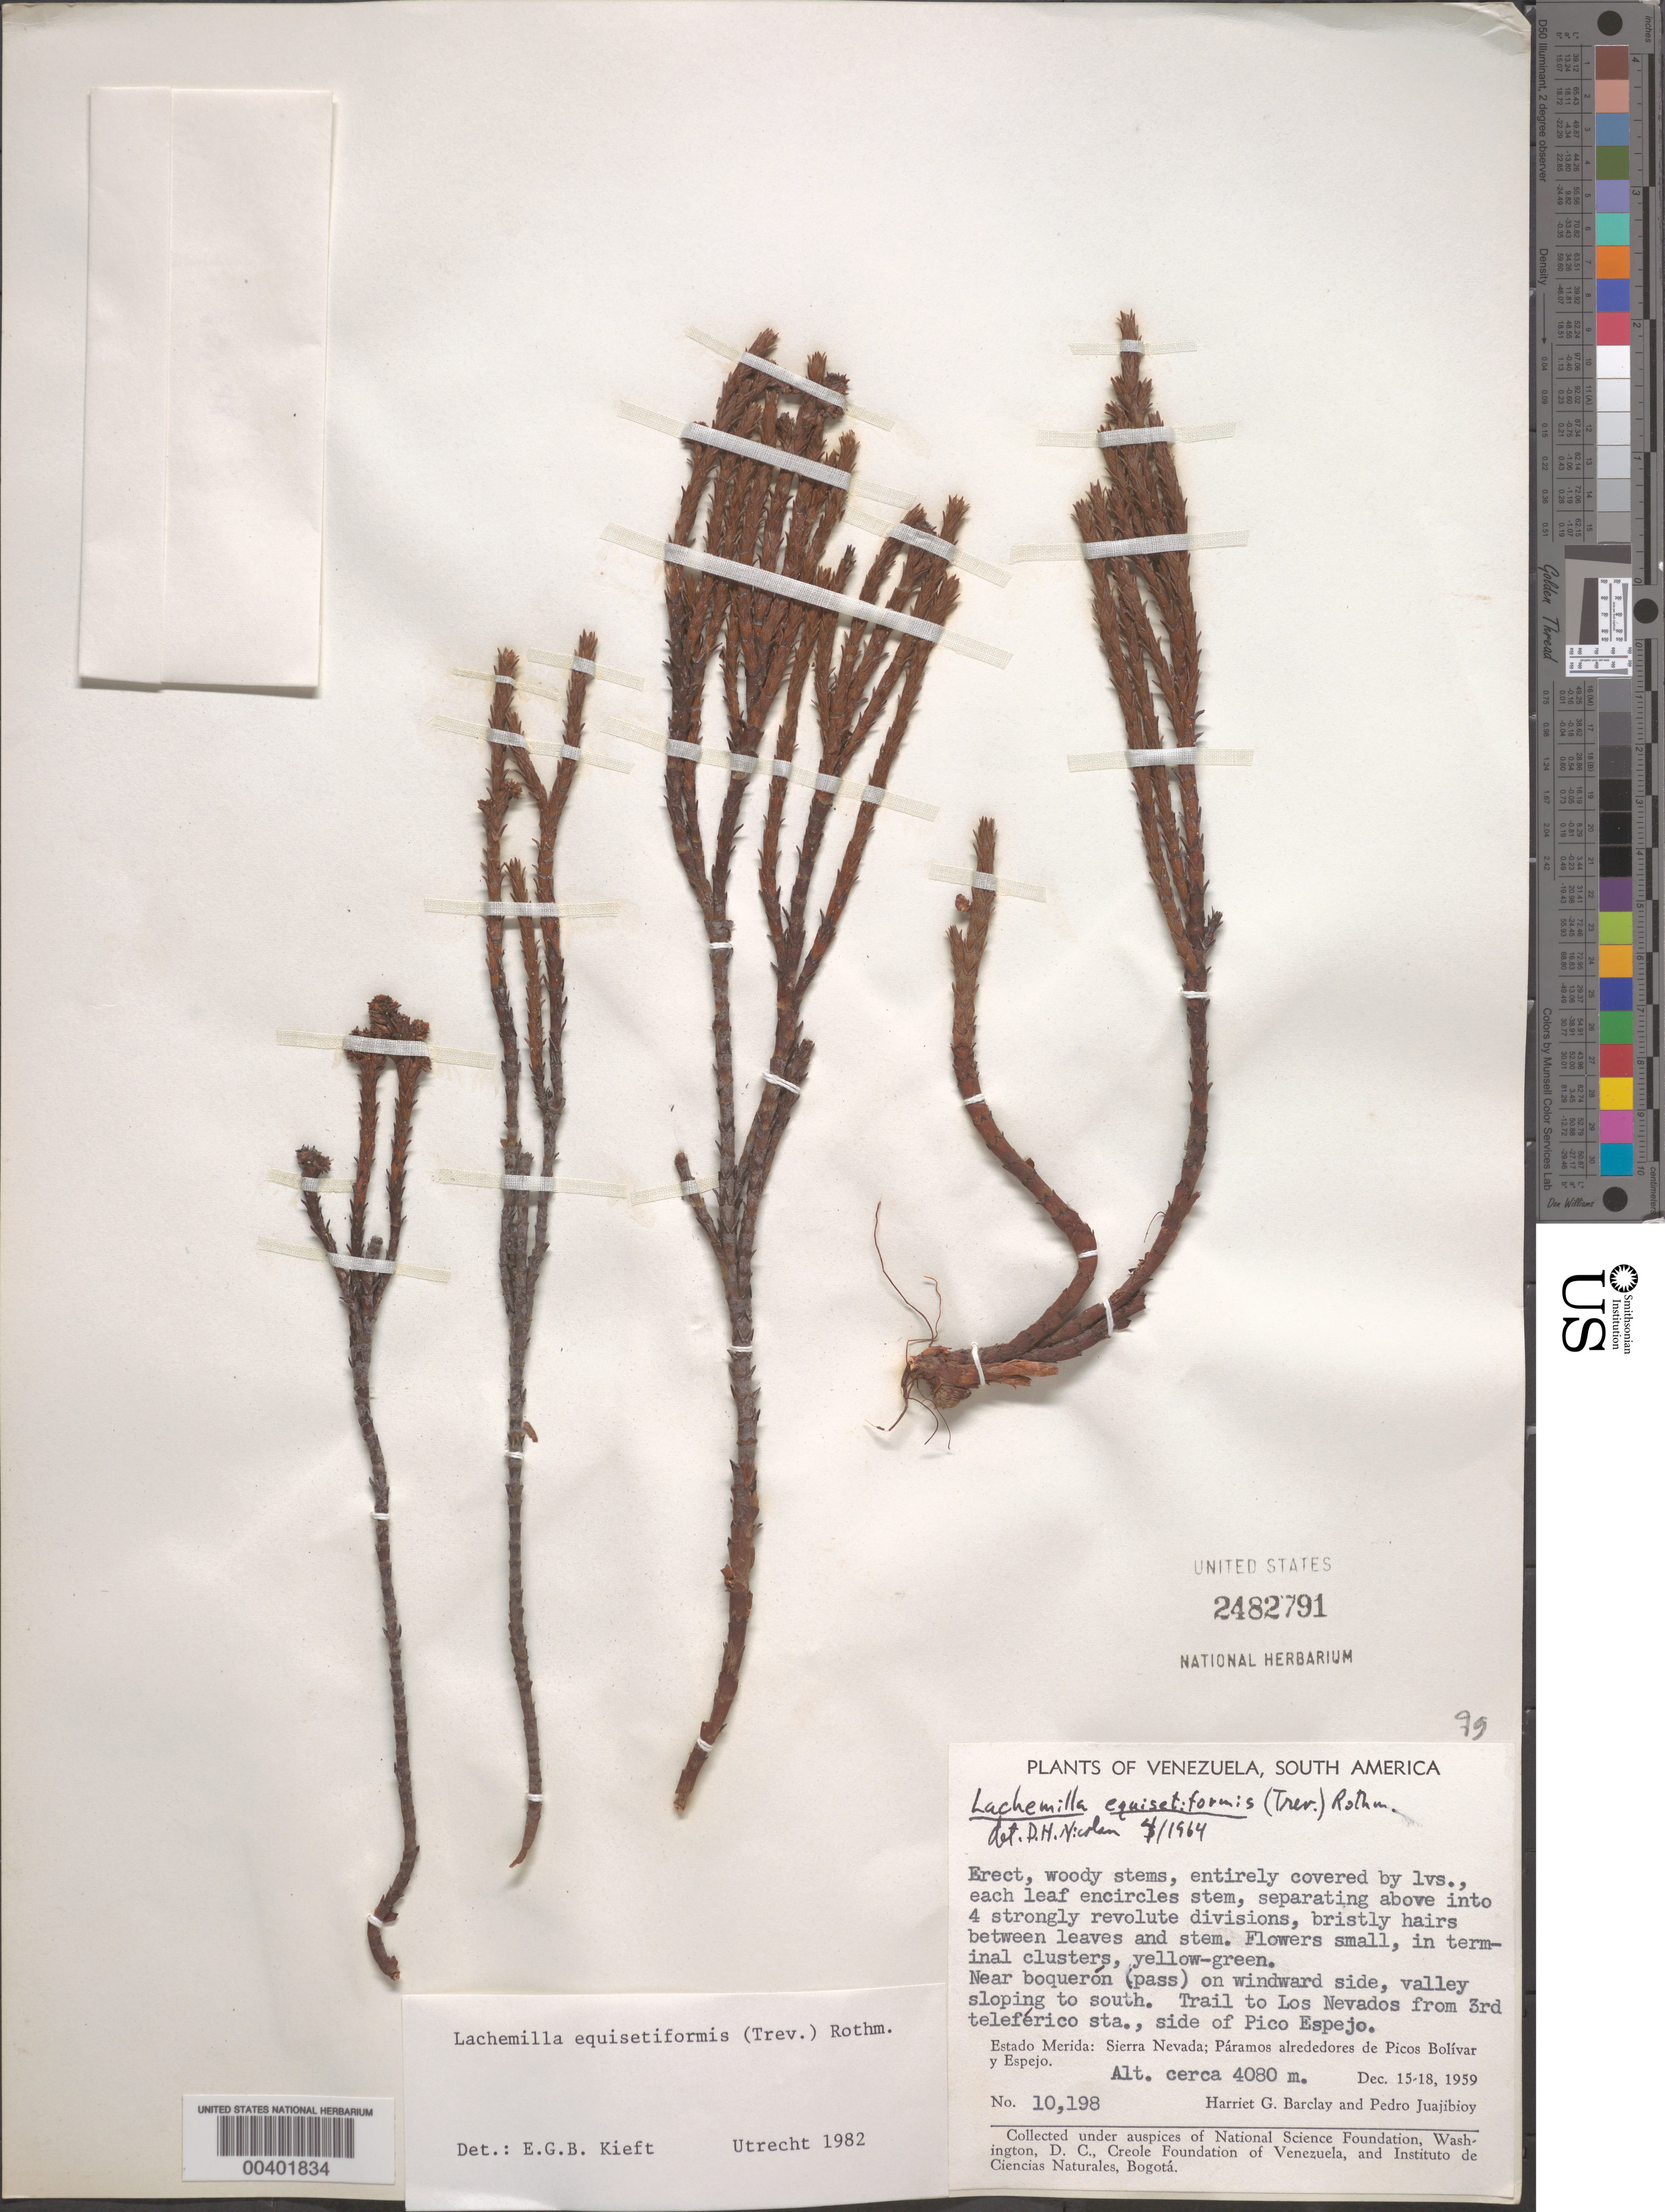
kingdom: Plantae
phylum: Tracheophyta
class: Magnoliopsida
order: Rosales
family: Rosaceae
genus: Alchemilla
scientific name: Alchemilla equisetiformis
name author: Trevir.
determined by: Dorr, L. J., (BOT), Smithsonian Institution - National Museum of Natural History (UNITED STATES)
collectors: H. G. Barclay & P. Juajibioy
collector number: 10198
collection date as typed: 15 Dec 1959 to 18 Dec 1959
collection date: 1959-12-15/1959-12-18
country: Venezuela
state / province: Mérida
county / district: Libertador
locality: Trail to Los Nevados from 3rd teleférico sta., side of Pico Espejo. Espejo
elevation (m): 4080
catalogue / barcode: US 2482791